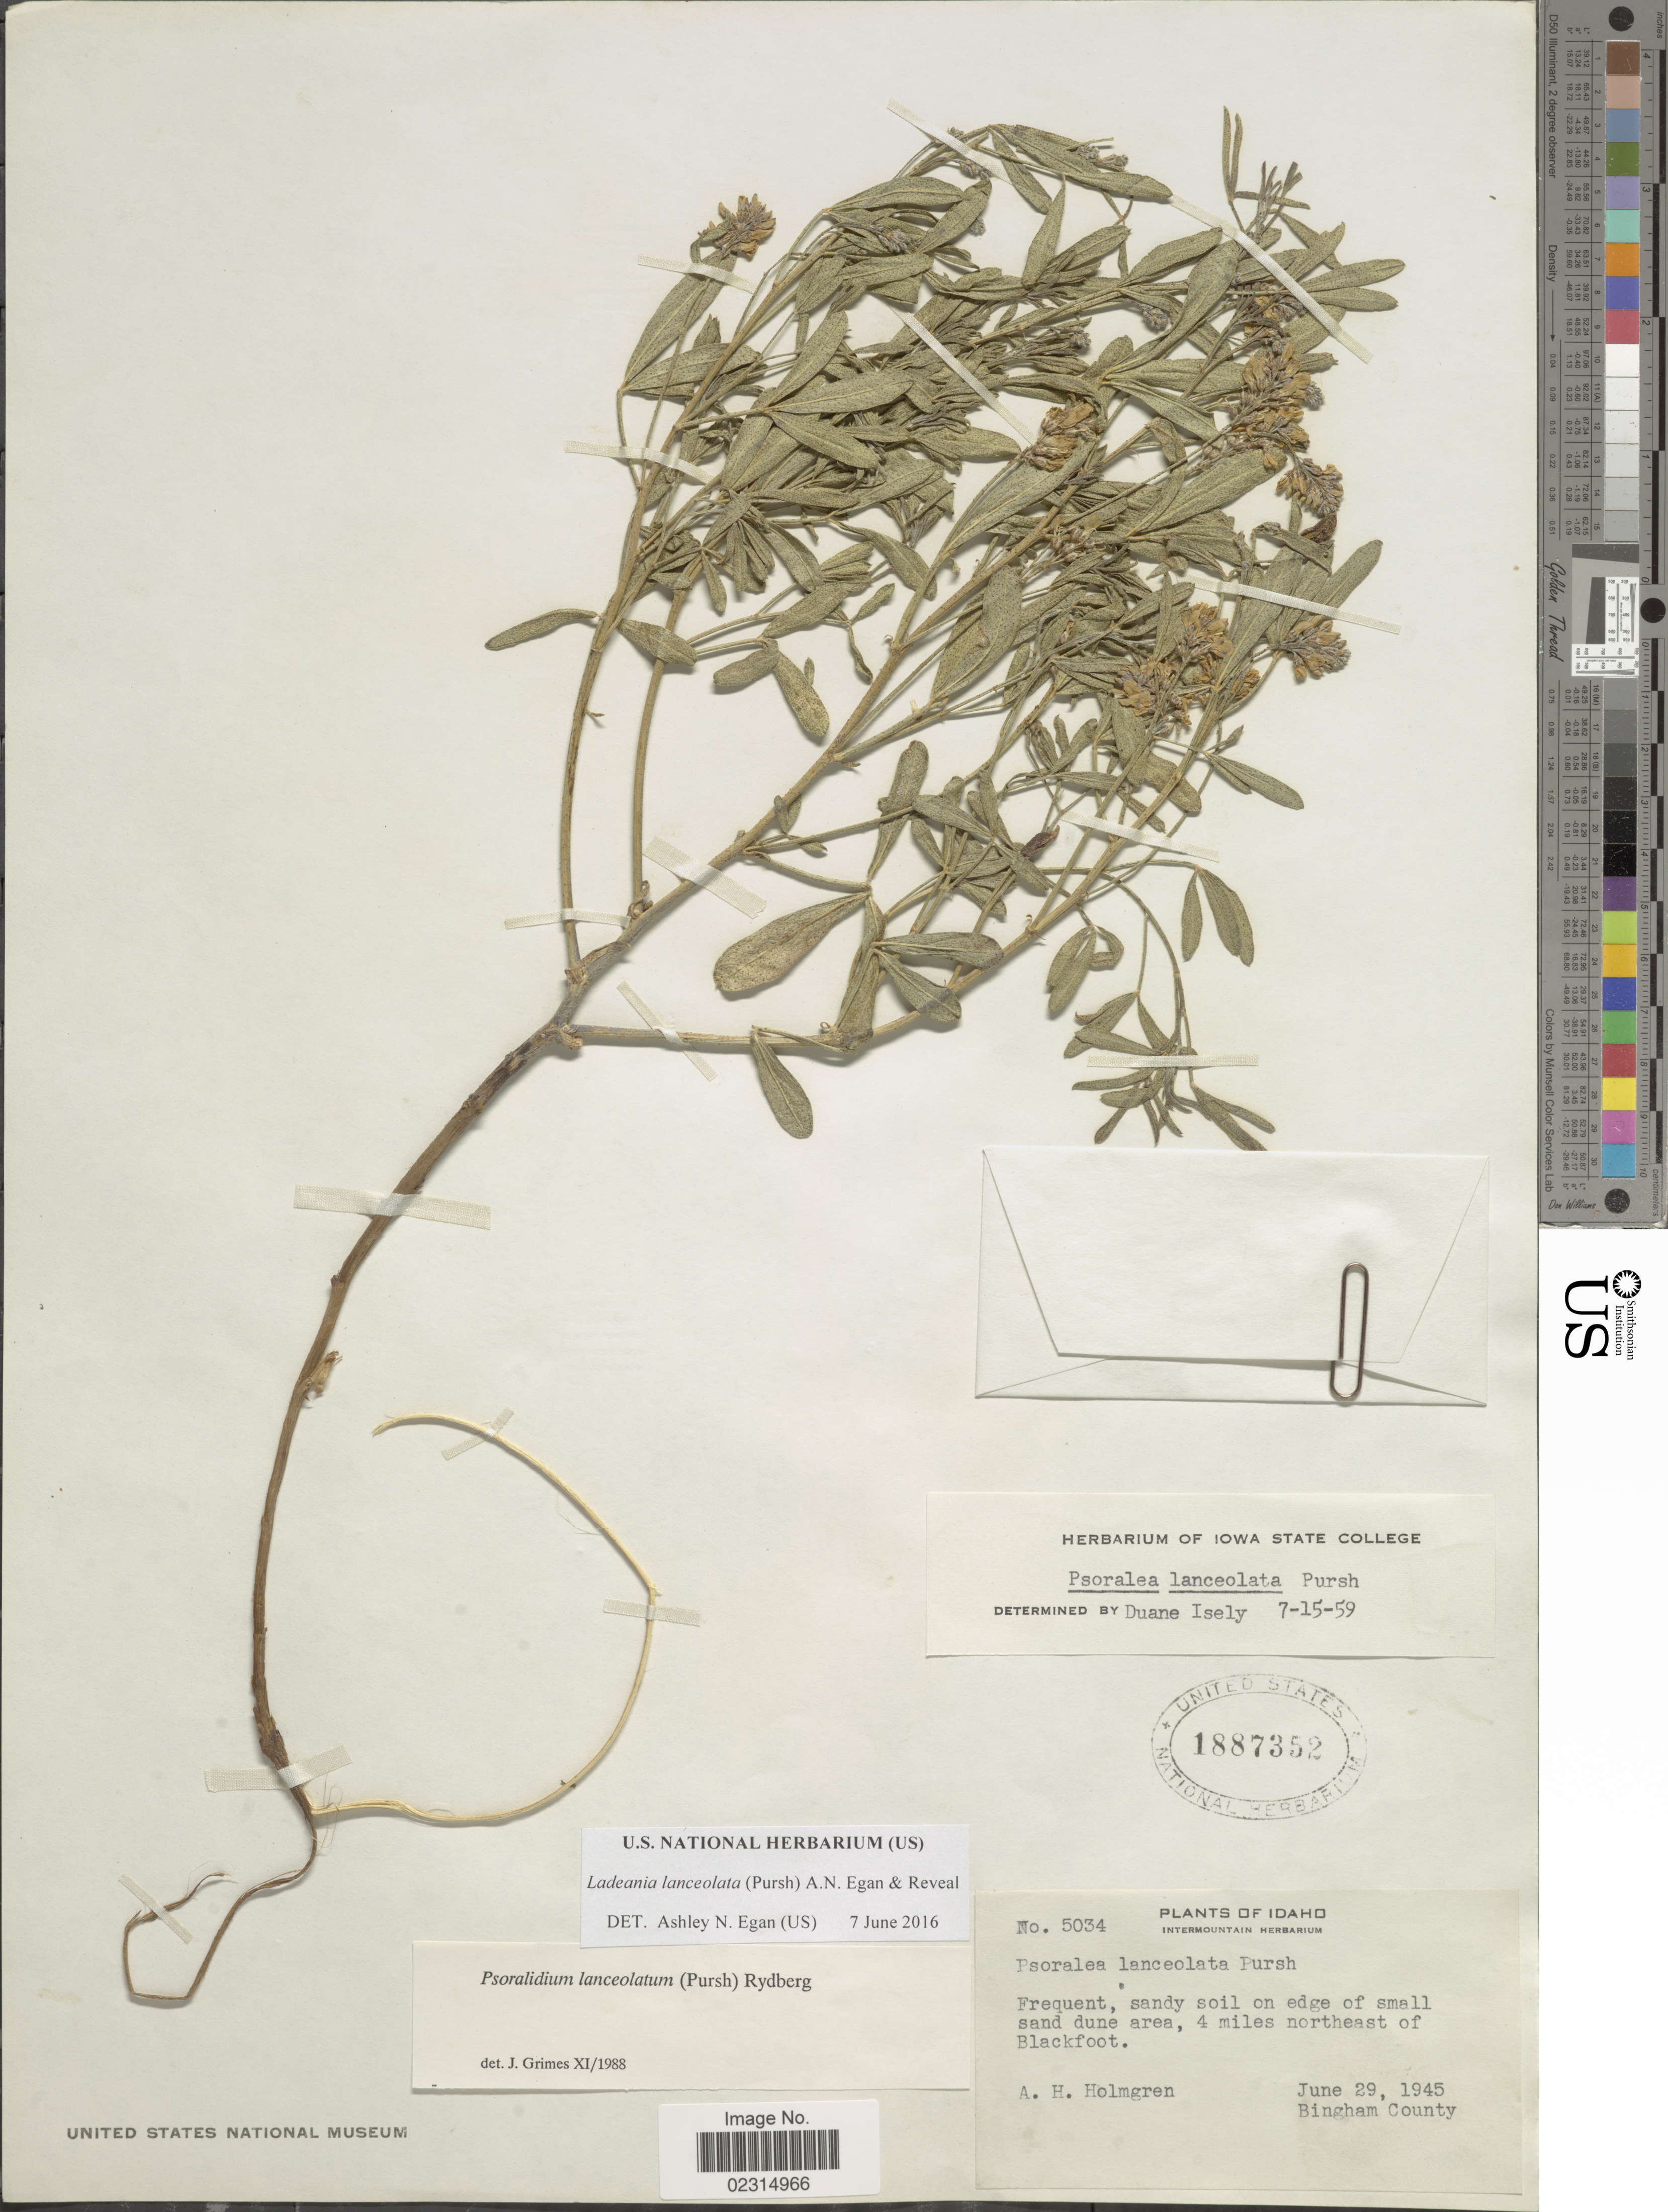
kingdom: Plantae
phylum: Tracheophyta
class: Magnoliopsida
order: Fabales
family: Fabaceae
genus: Ladeania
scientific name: Ladeania lanceolata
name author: (Pursh) A.N. Egan & Reveal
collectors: A. H. Holmgren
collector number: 5034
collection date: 1945-06-29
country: United States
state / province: Idaho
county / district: Bingham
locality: Frequent, sandy soil on edge of small sand dune area, 4 miles northeast of Blackfoot.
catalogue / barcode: US 1887352